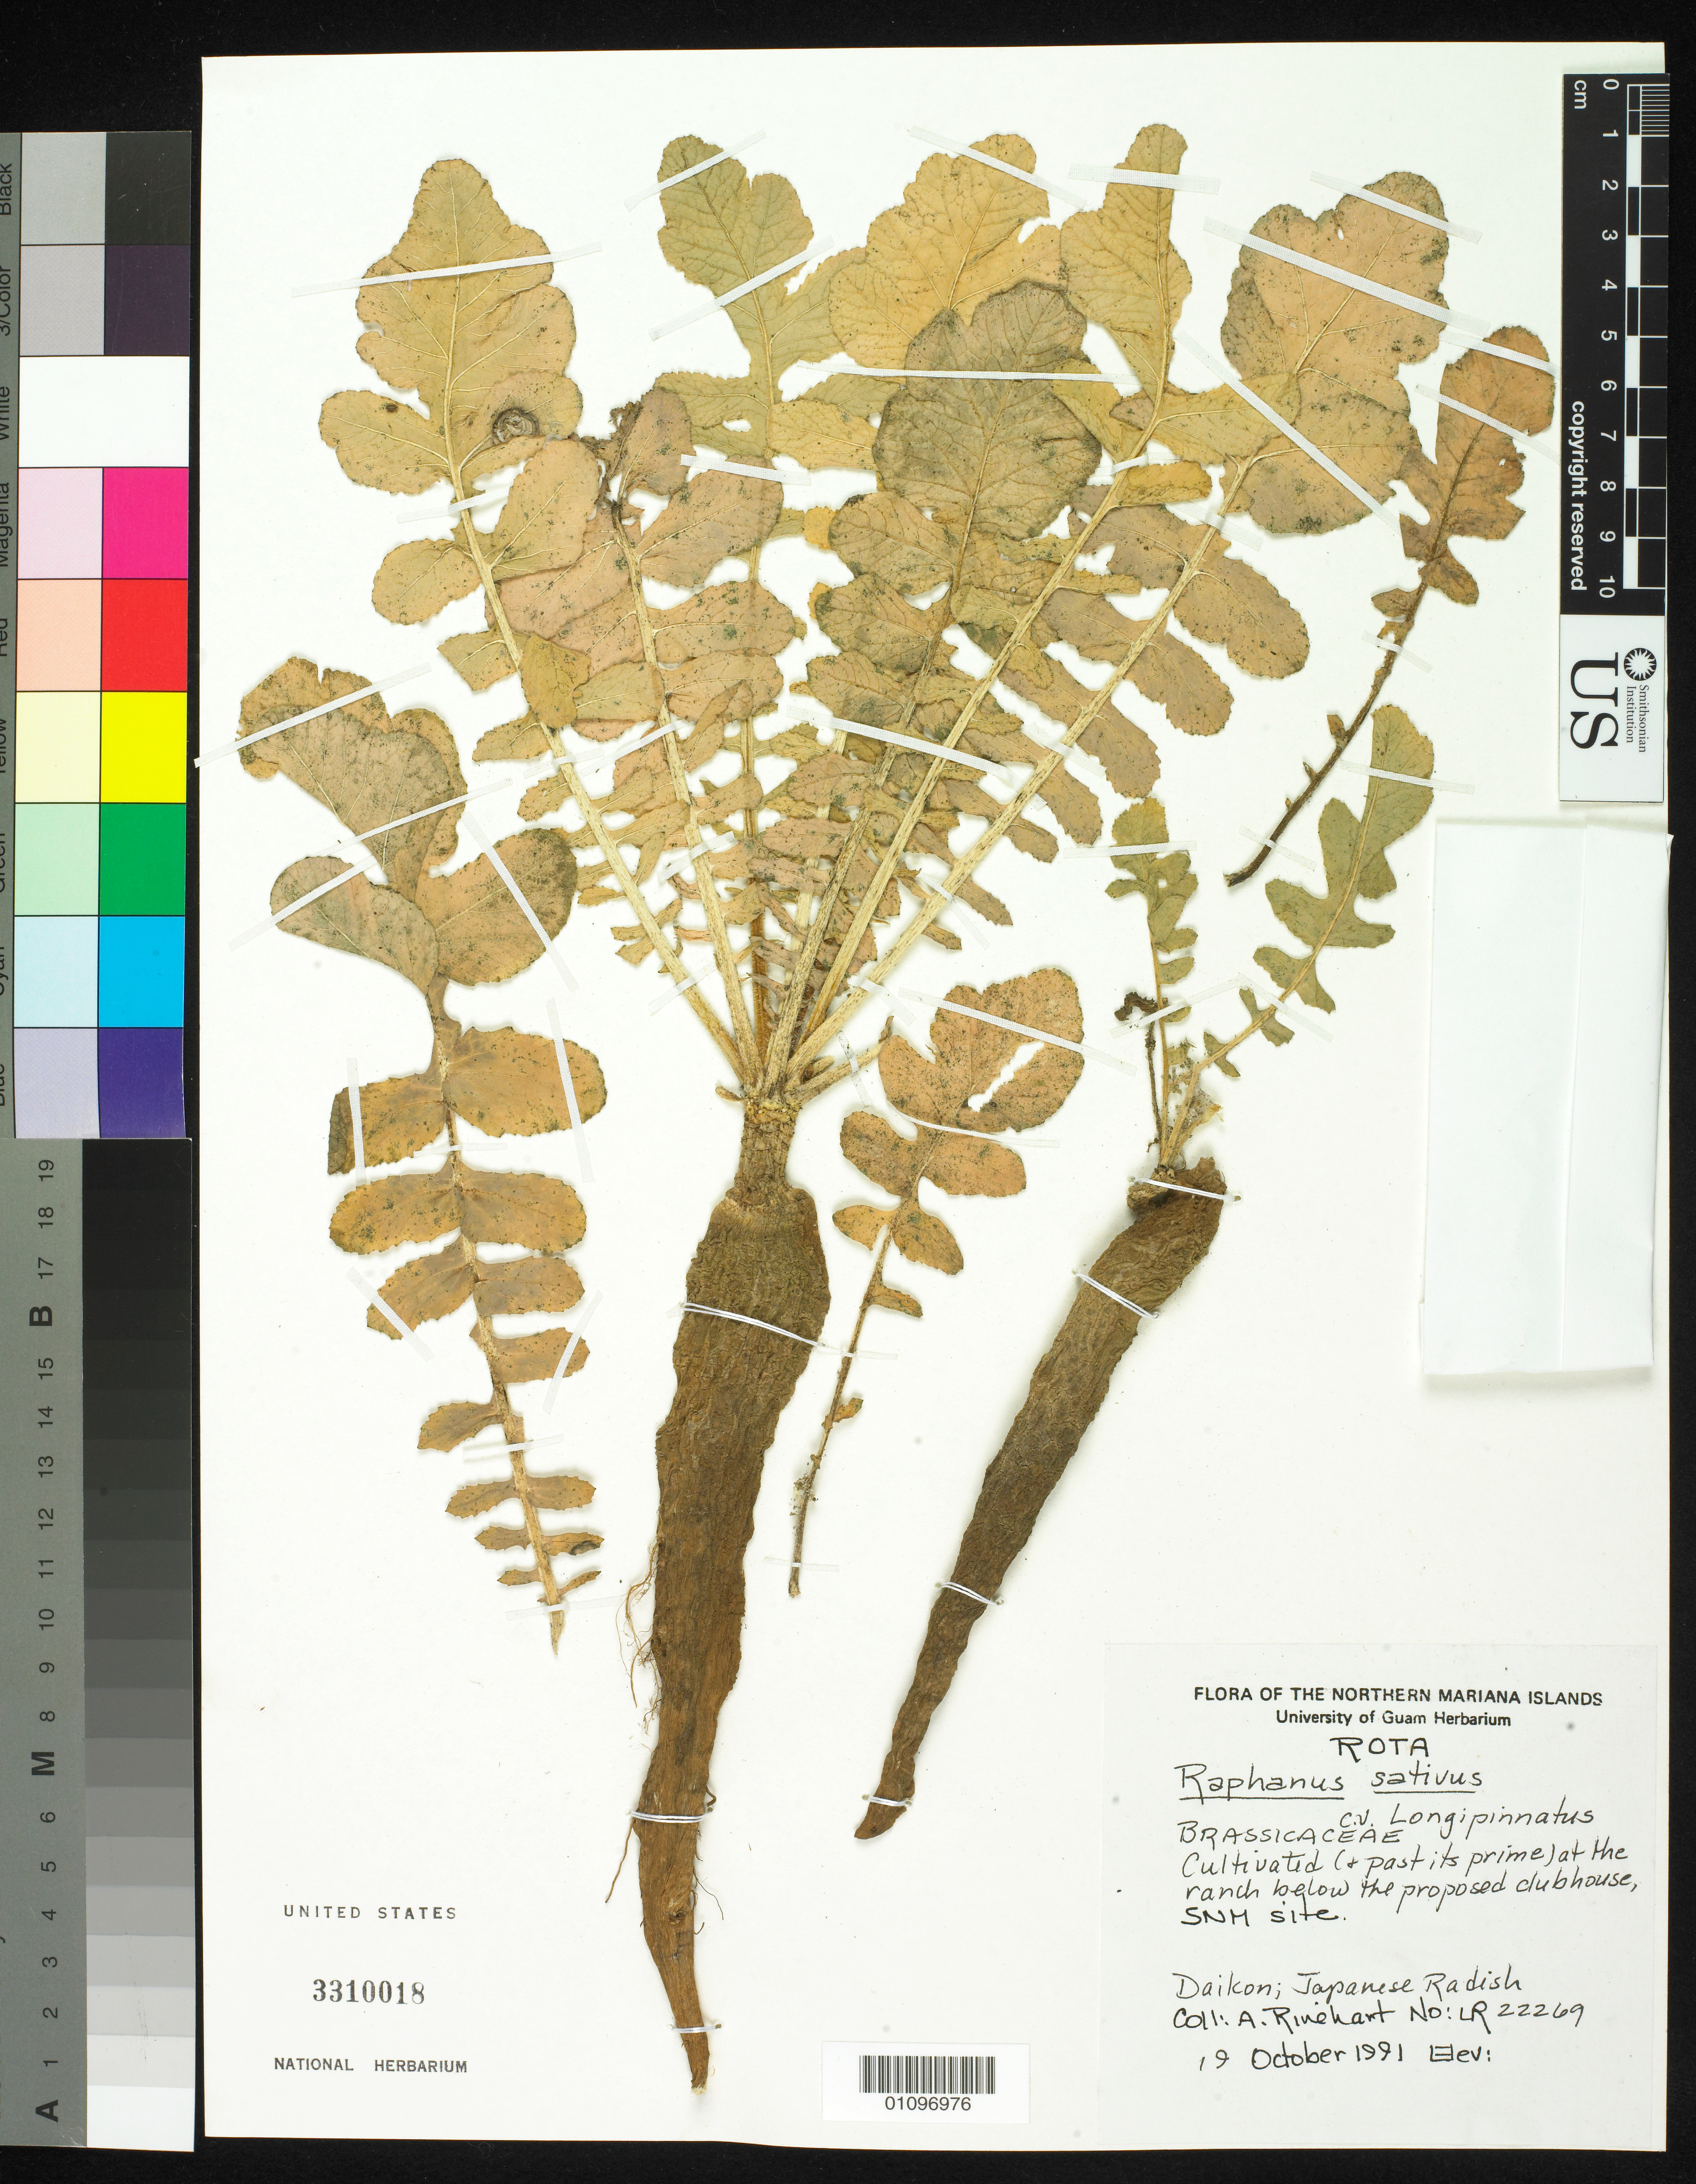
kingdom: Plantae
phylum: Tracheophyta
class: Magnoliopsida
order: Brassicales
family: Brassicaceae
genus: Raphanus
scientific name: Raphanus sativus var. longipinnatus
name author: L.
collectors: A. Rinehart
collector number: LR22269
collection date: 1991-10-19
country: Northern Mariana Islands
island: Rota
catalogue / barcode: US 3310018